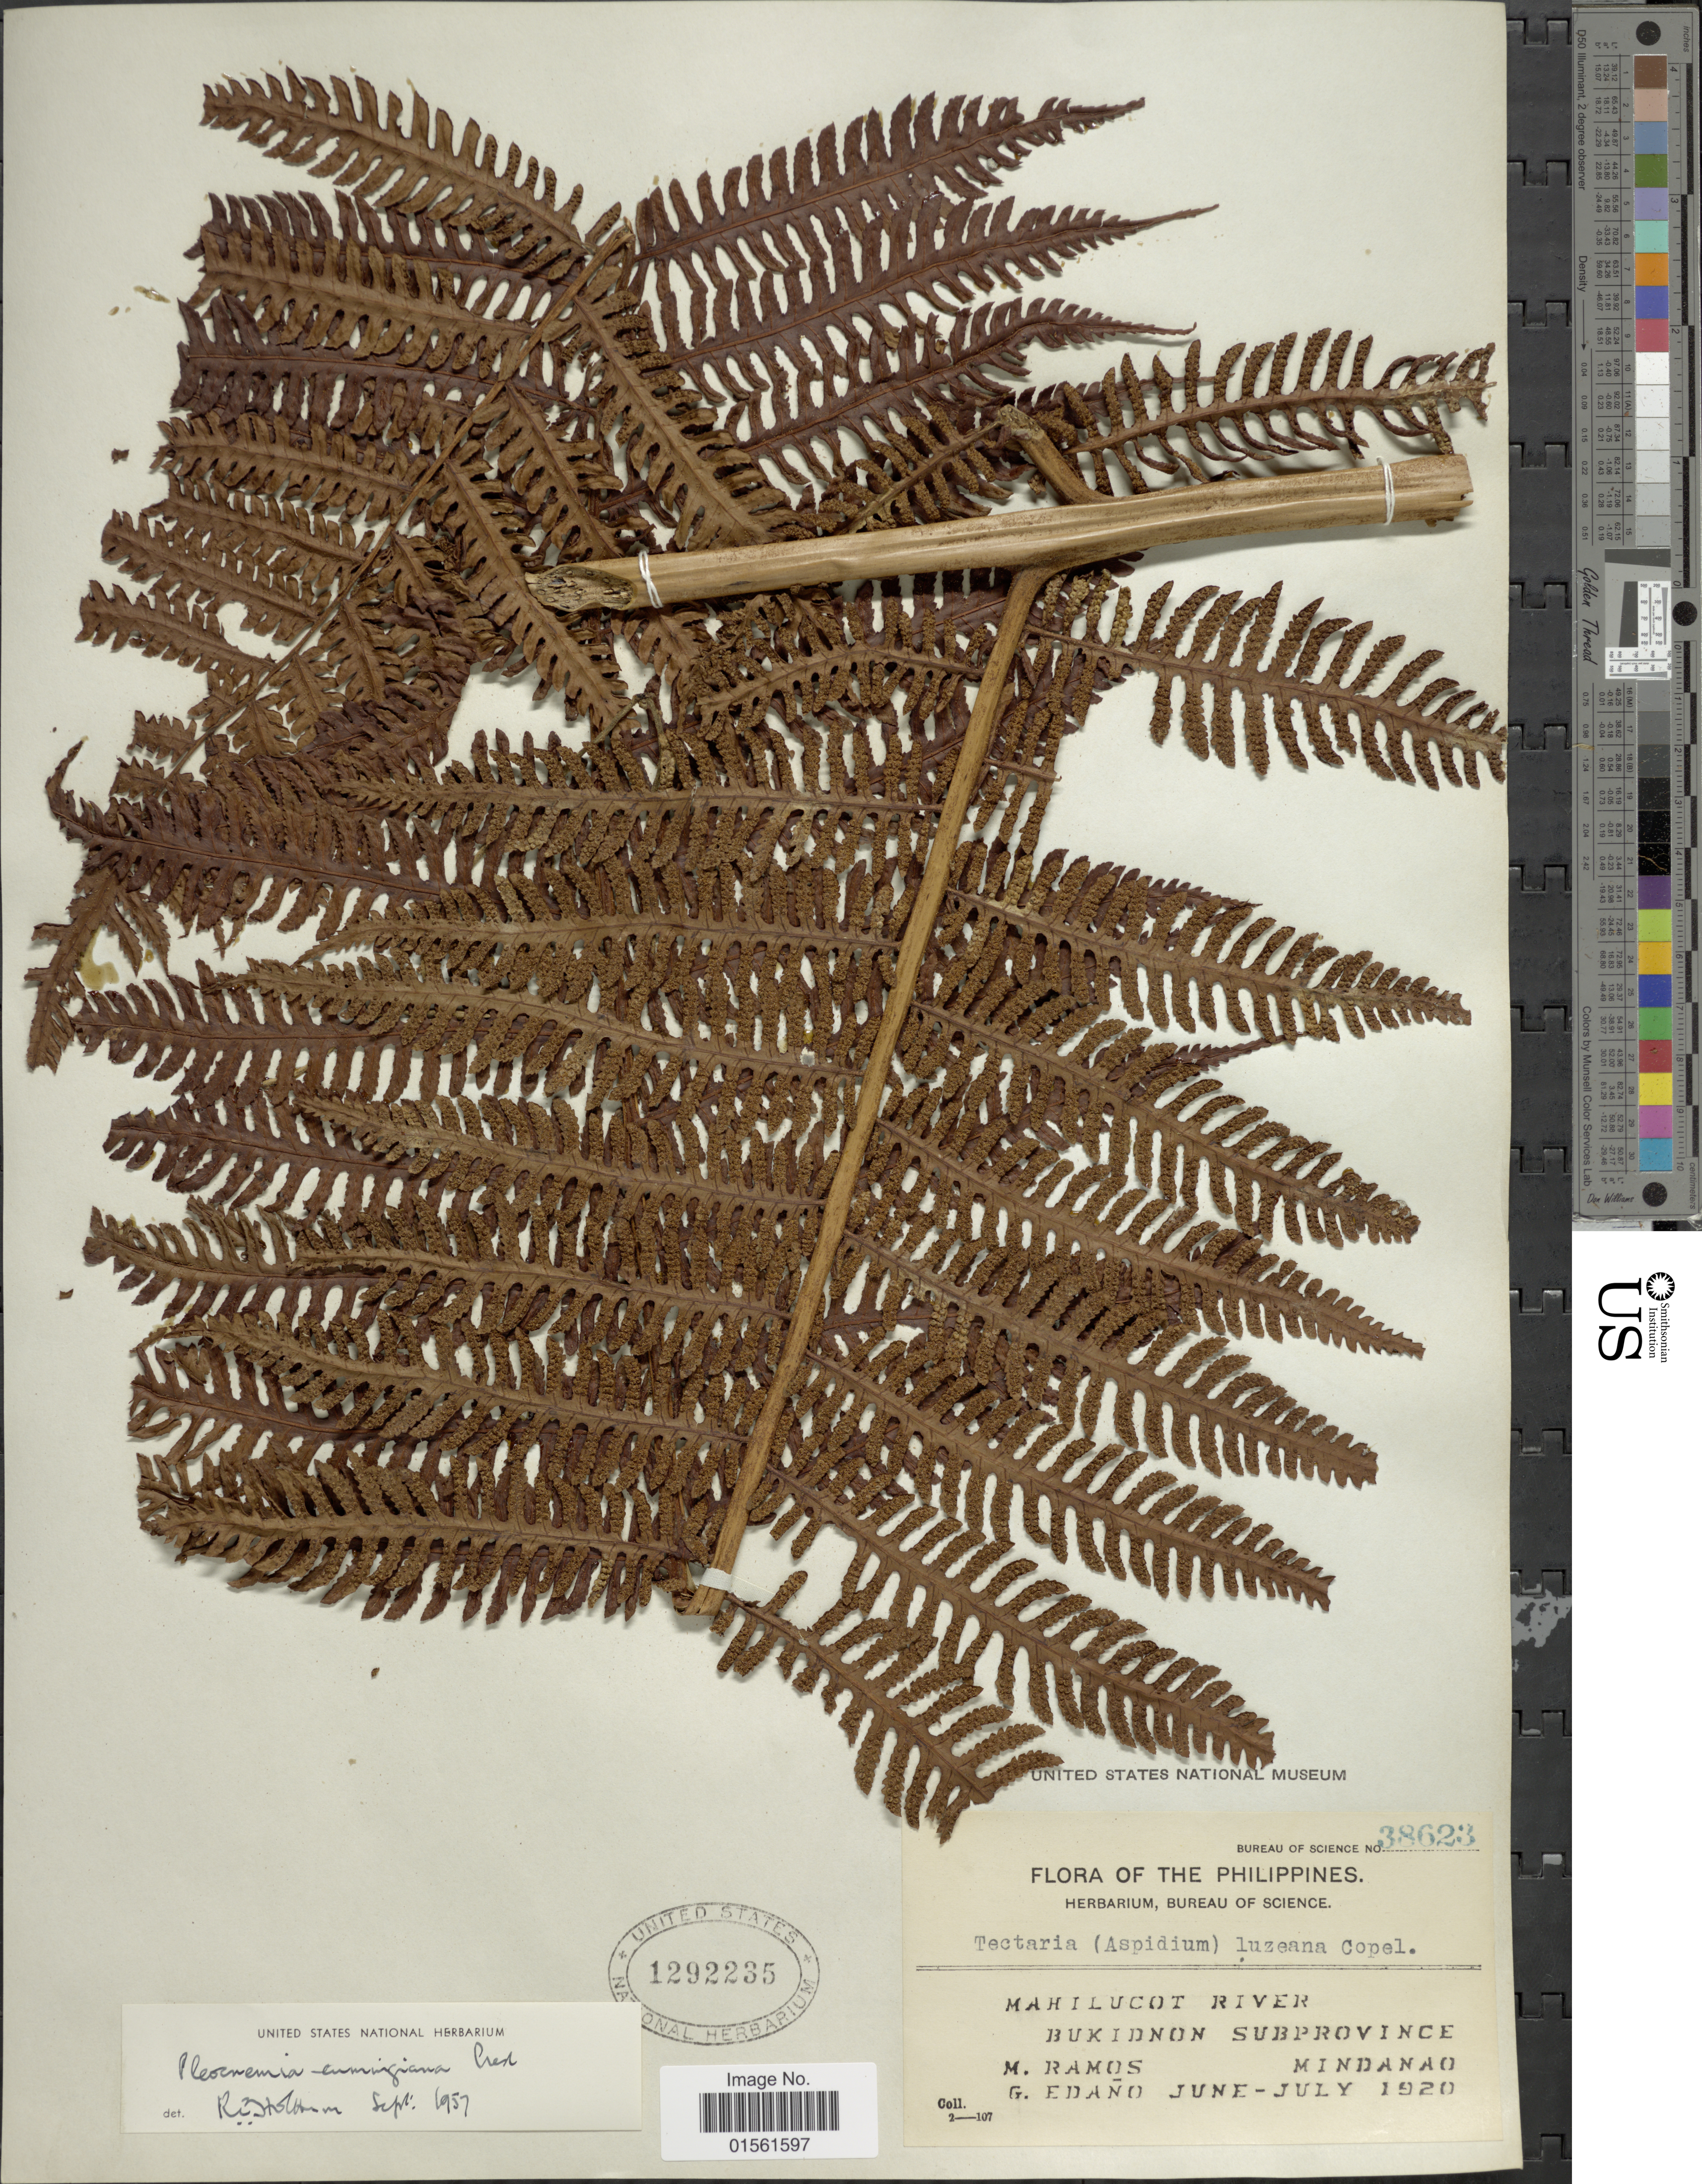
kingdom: Plantae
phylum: Tracheophyta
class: Polypodiopsida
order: Polypodiales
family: Dryopteridaceae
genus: Pleocnemia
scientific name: Pleocnemia cumingiana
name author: C. Presl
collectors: M. Ramos & G. Edaño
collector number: Bureau of Science 38623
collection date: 1920-06/1920-07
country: Philippines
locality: Mahilucot River, Bukidnon Subprovince, Mindanao.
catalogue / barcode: US 1292235